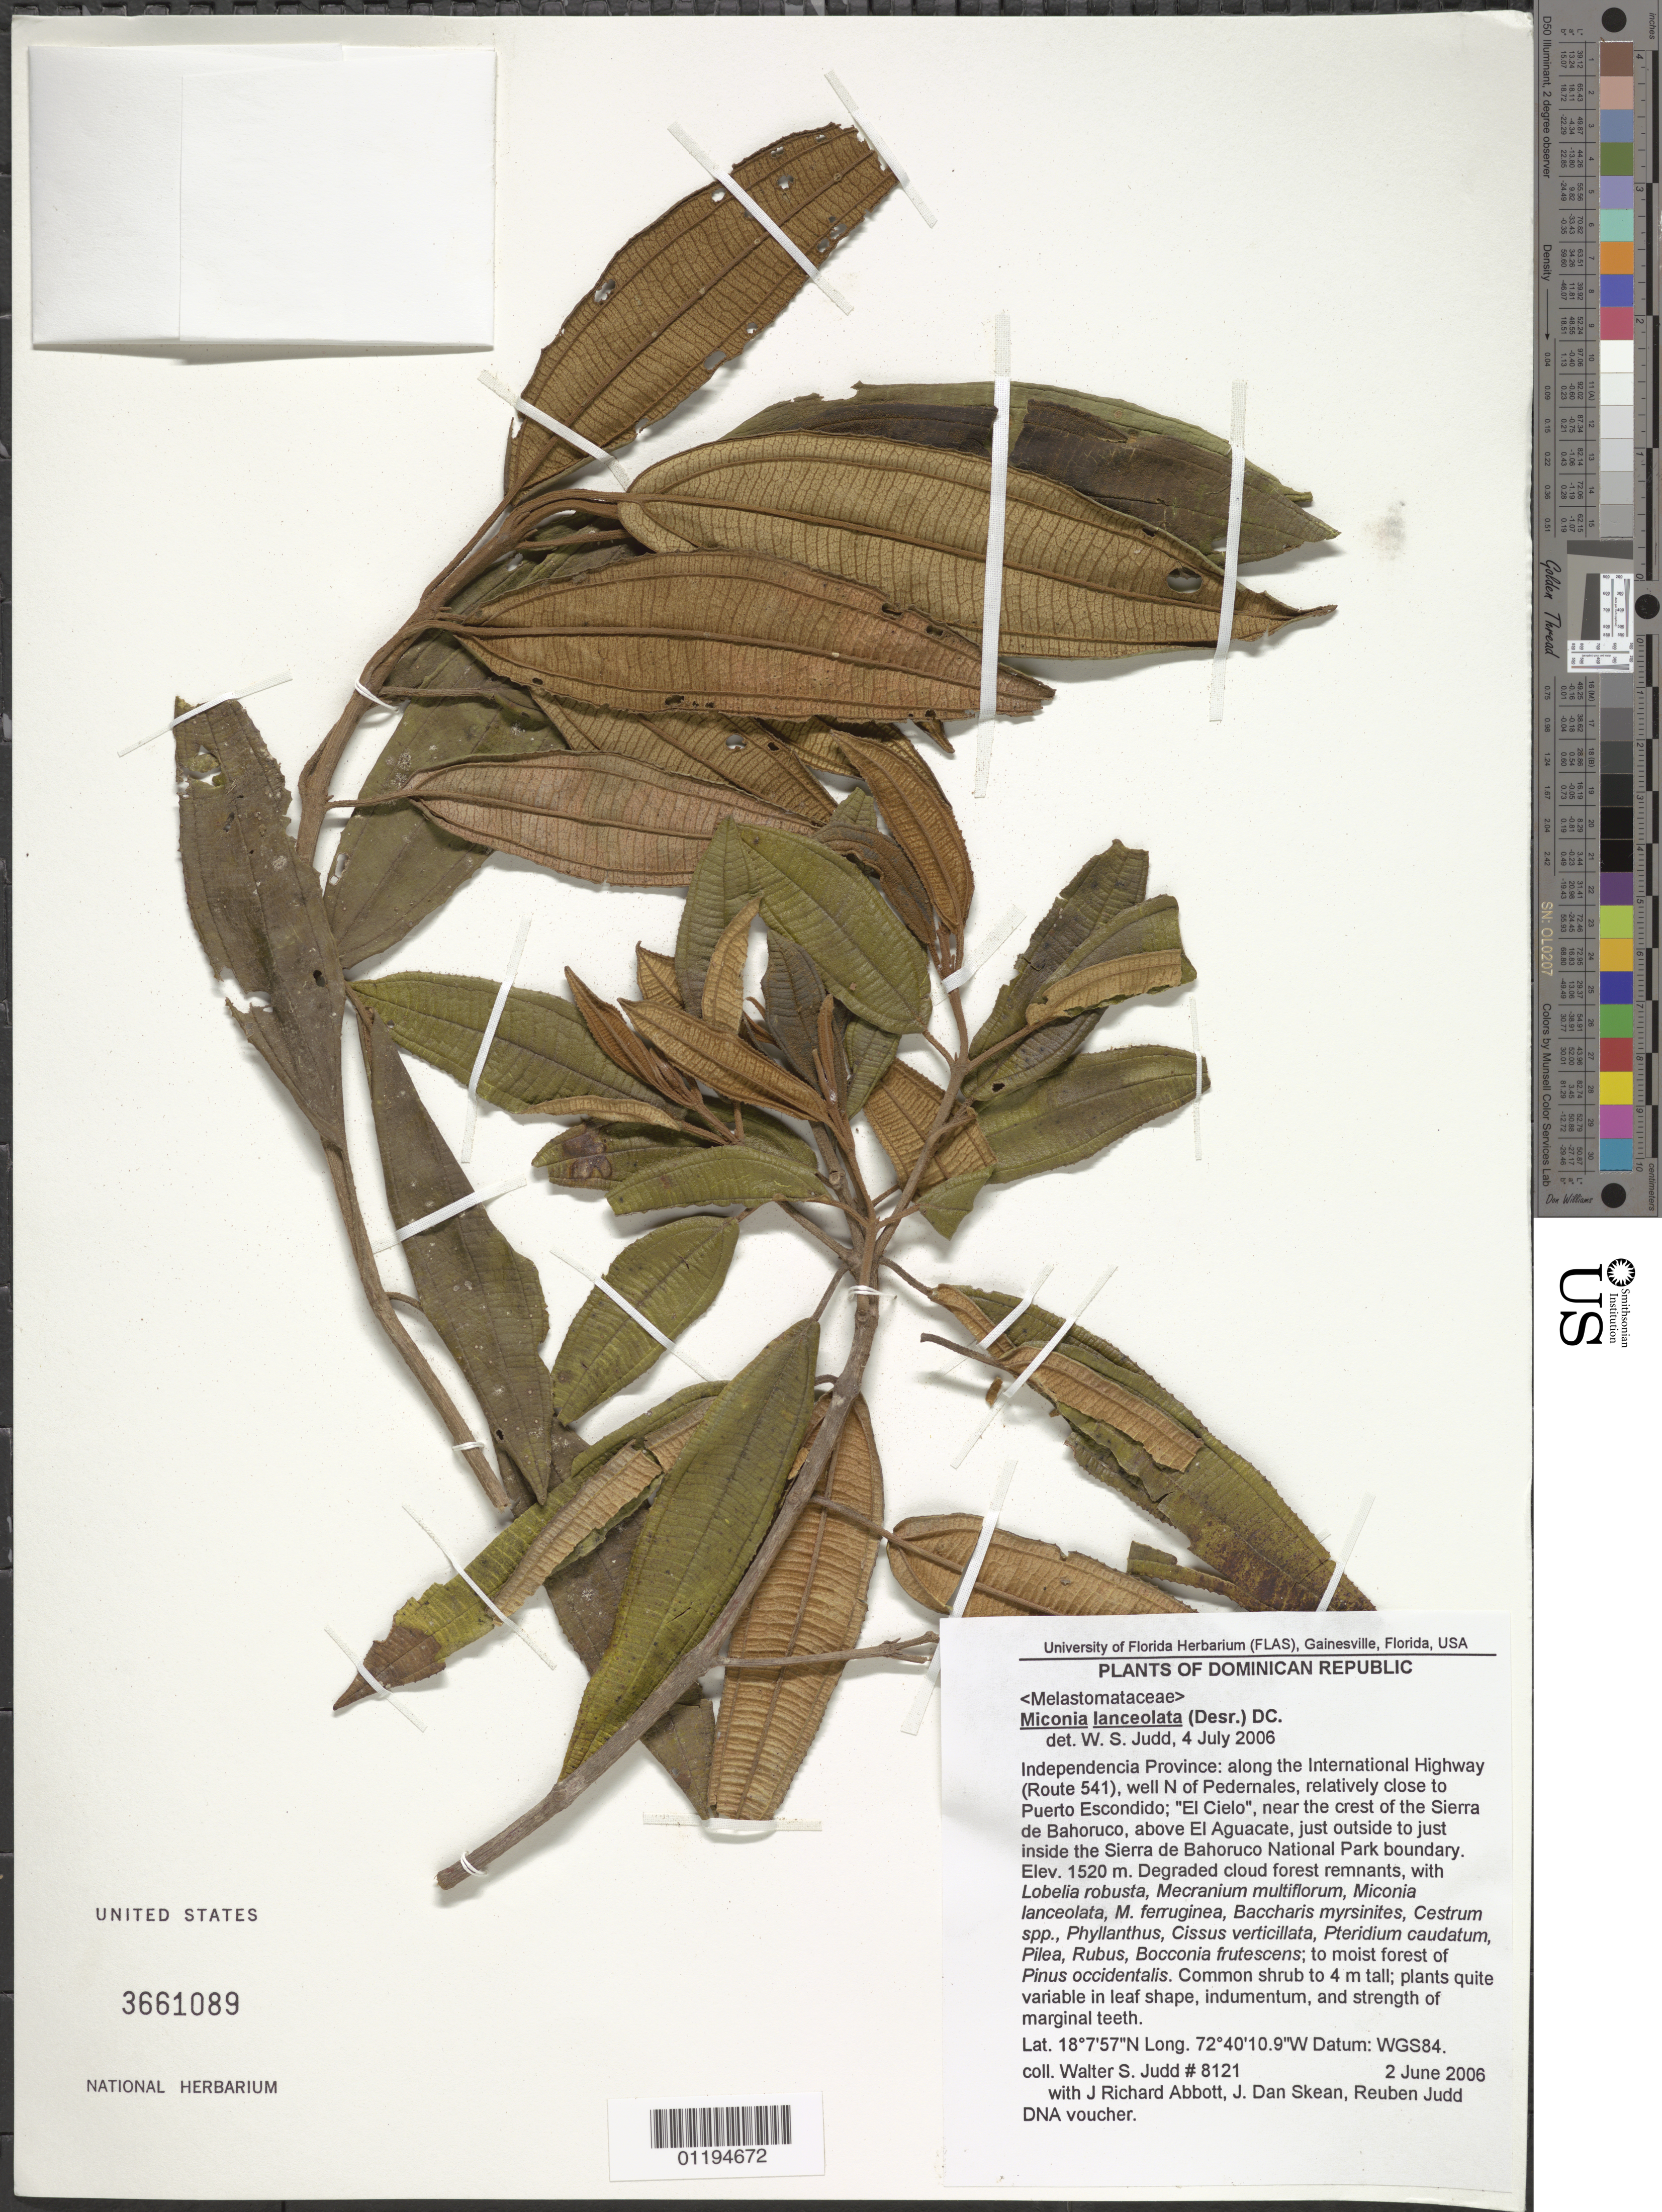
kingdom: Plantae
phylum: Tracheophyta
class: Magnoliopsida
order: Myrtales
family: Melastomataceae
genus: Miconia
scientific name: Miconia lanceolata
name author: (Desr.) DC.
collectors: W. S. Judd, J. R. Abbott, J. Skean & R. Judd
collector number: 8121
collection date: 2006-06-02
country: Dominican Republic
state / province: Independencia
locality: along International Highway well N of Pedernales, relatively close to Puerto Escondido near crest of Sierra de Bahoruco above El Aguacate just outside to just inside the Sierra de Bahoruco.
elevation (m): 1520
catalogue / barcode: US 3661089